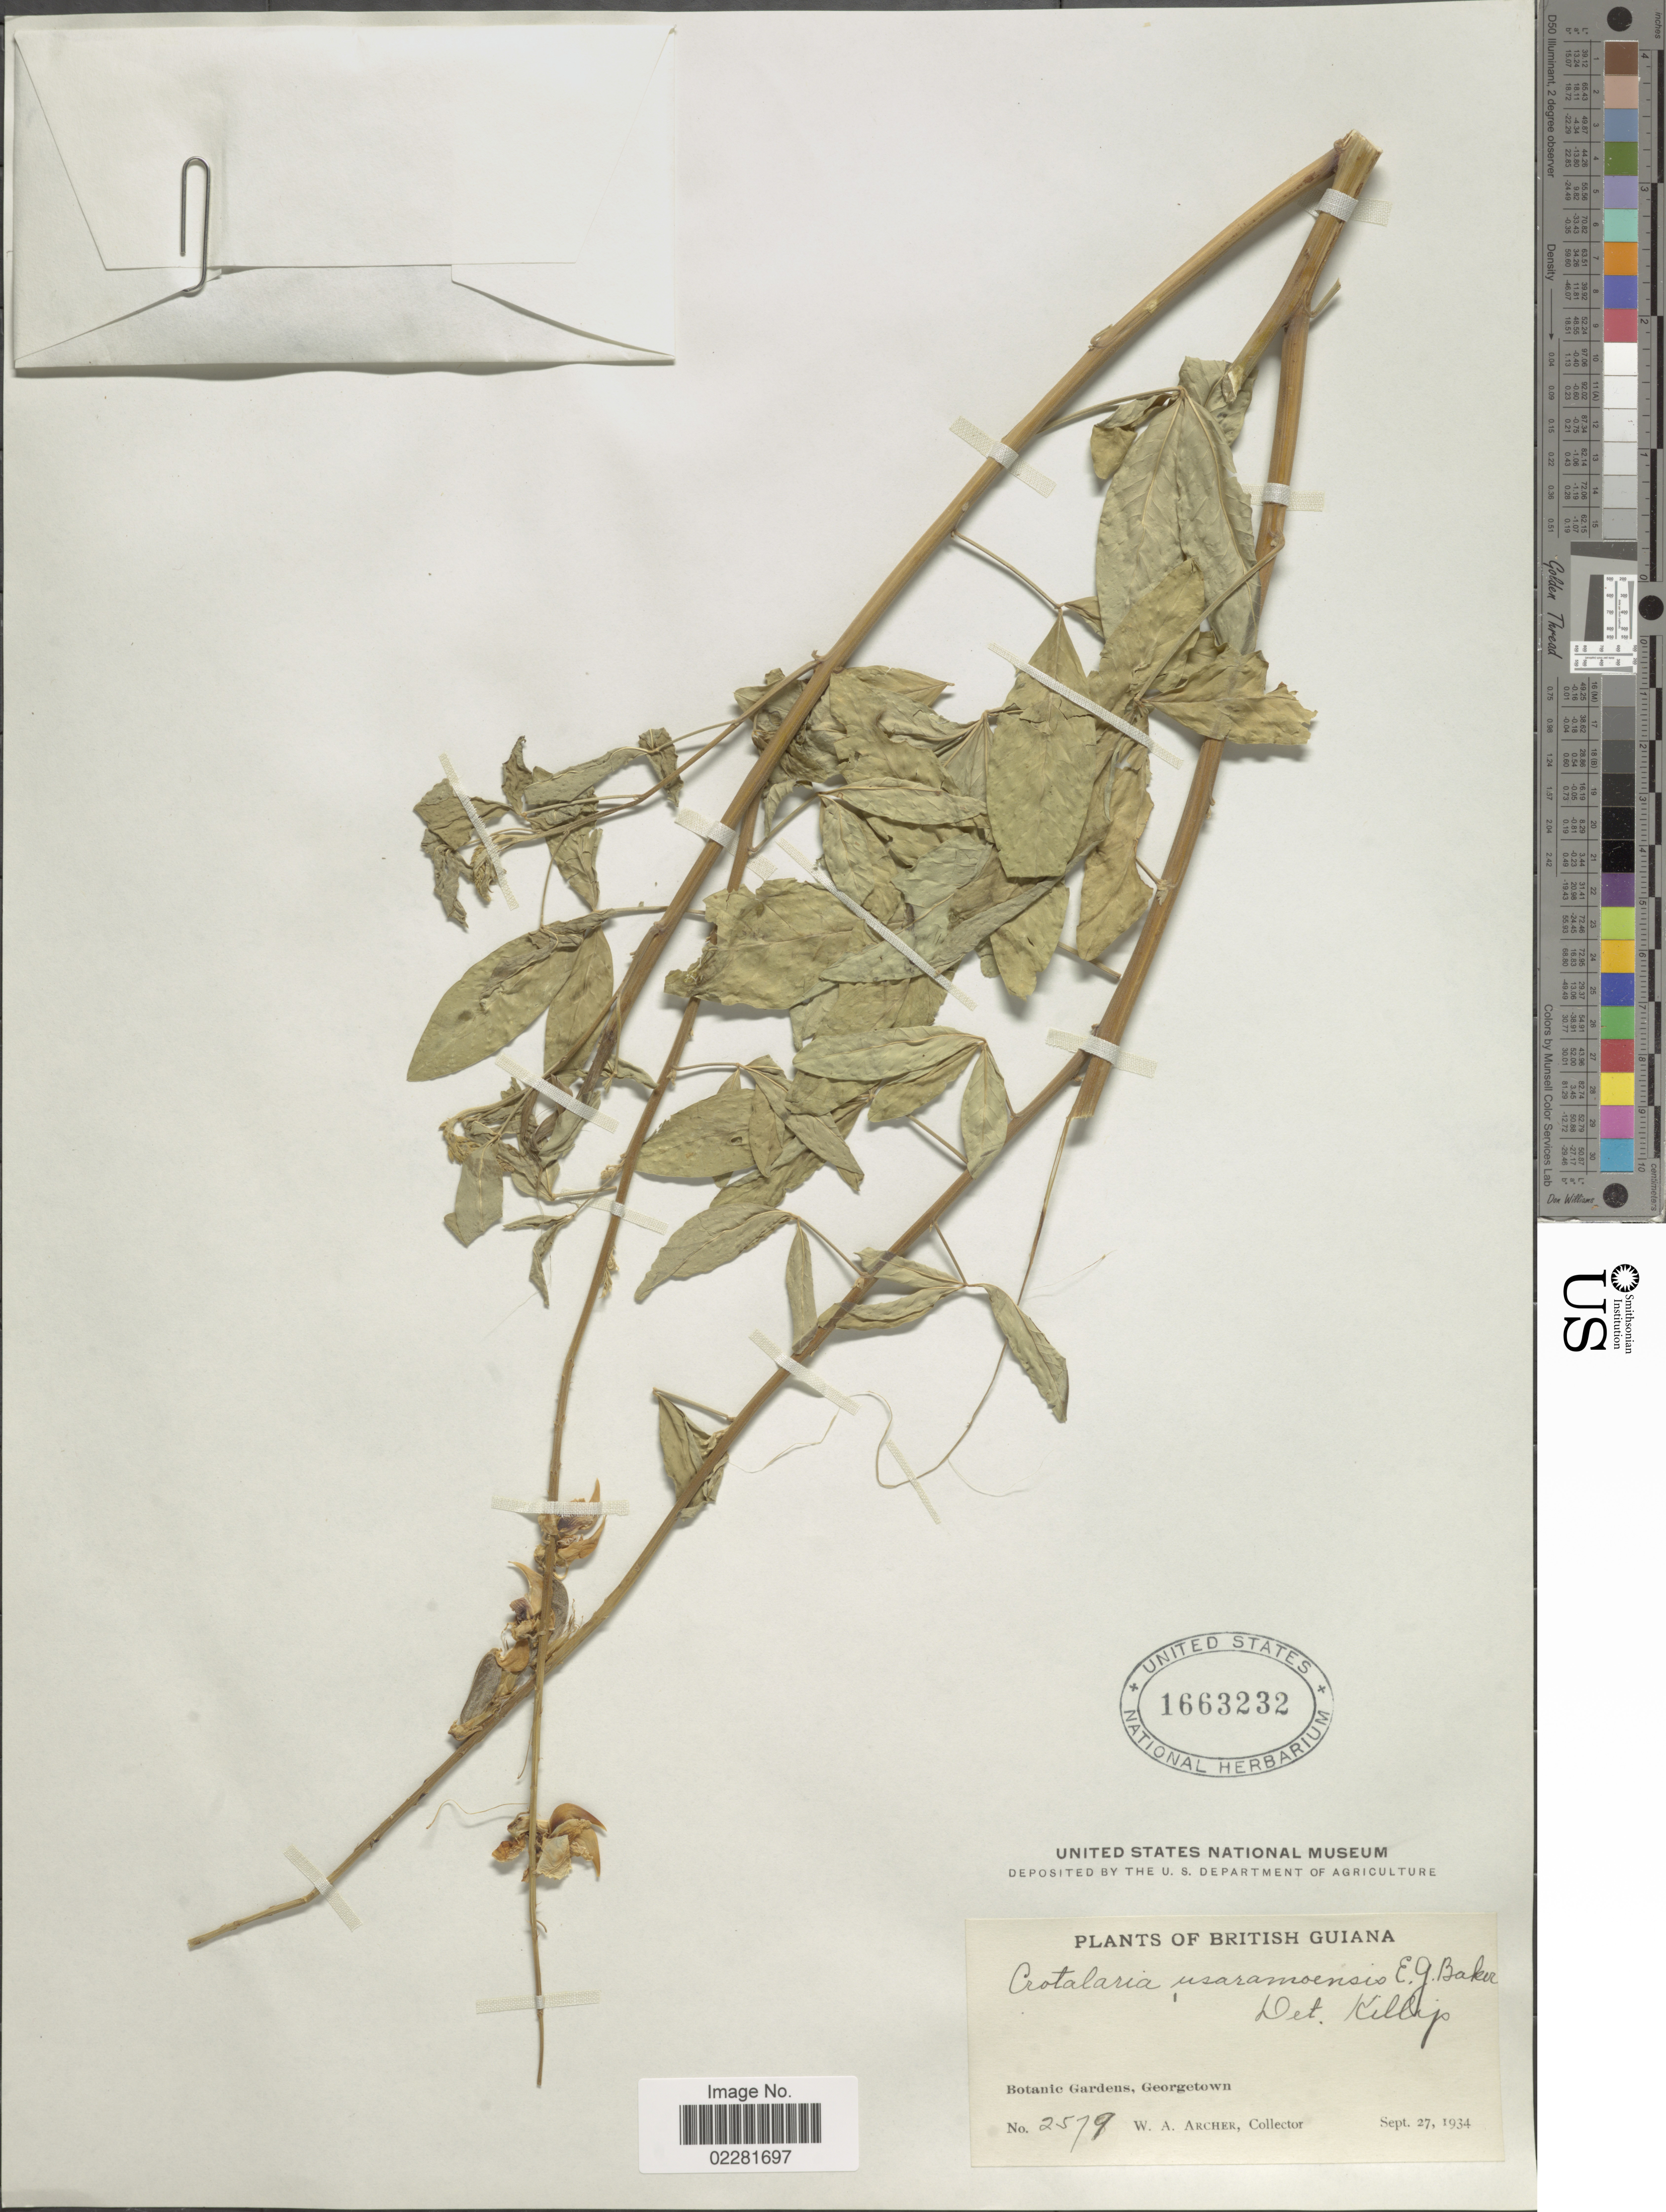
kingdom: Plantae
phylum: Tracheophyta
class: Magnoliopsida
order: Fabales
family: Fabaceae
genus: Crotalaria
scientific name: Crotalaria usaramoensis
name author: Baker f.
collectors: W. A. Archer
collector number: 2579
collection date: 1934-09-27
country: Guyana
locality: British Guiana, Botanic Gardens, Georgetown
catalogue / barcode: US 1663232